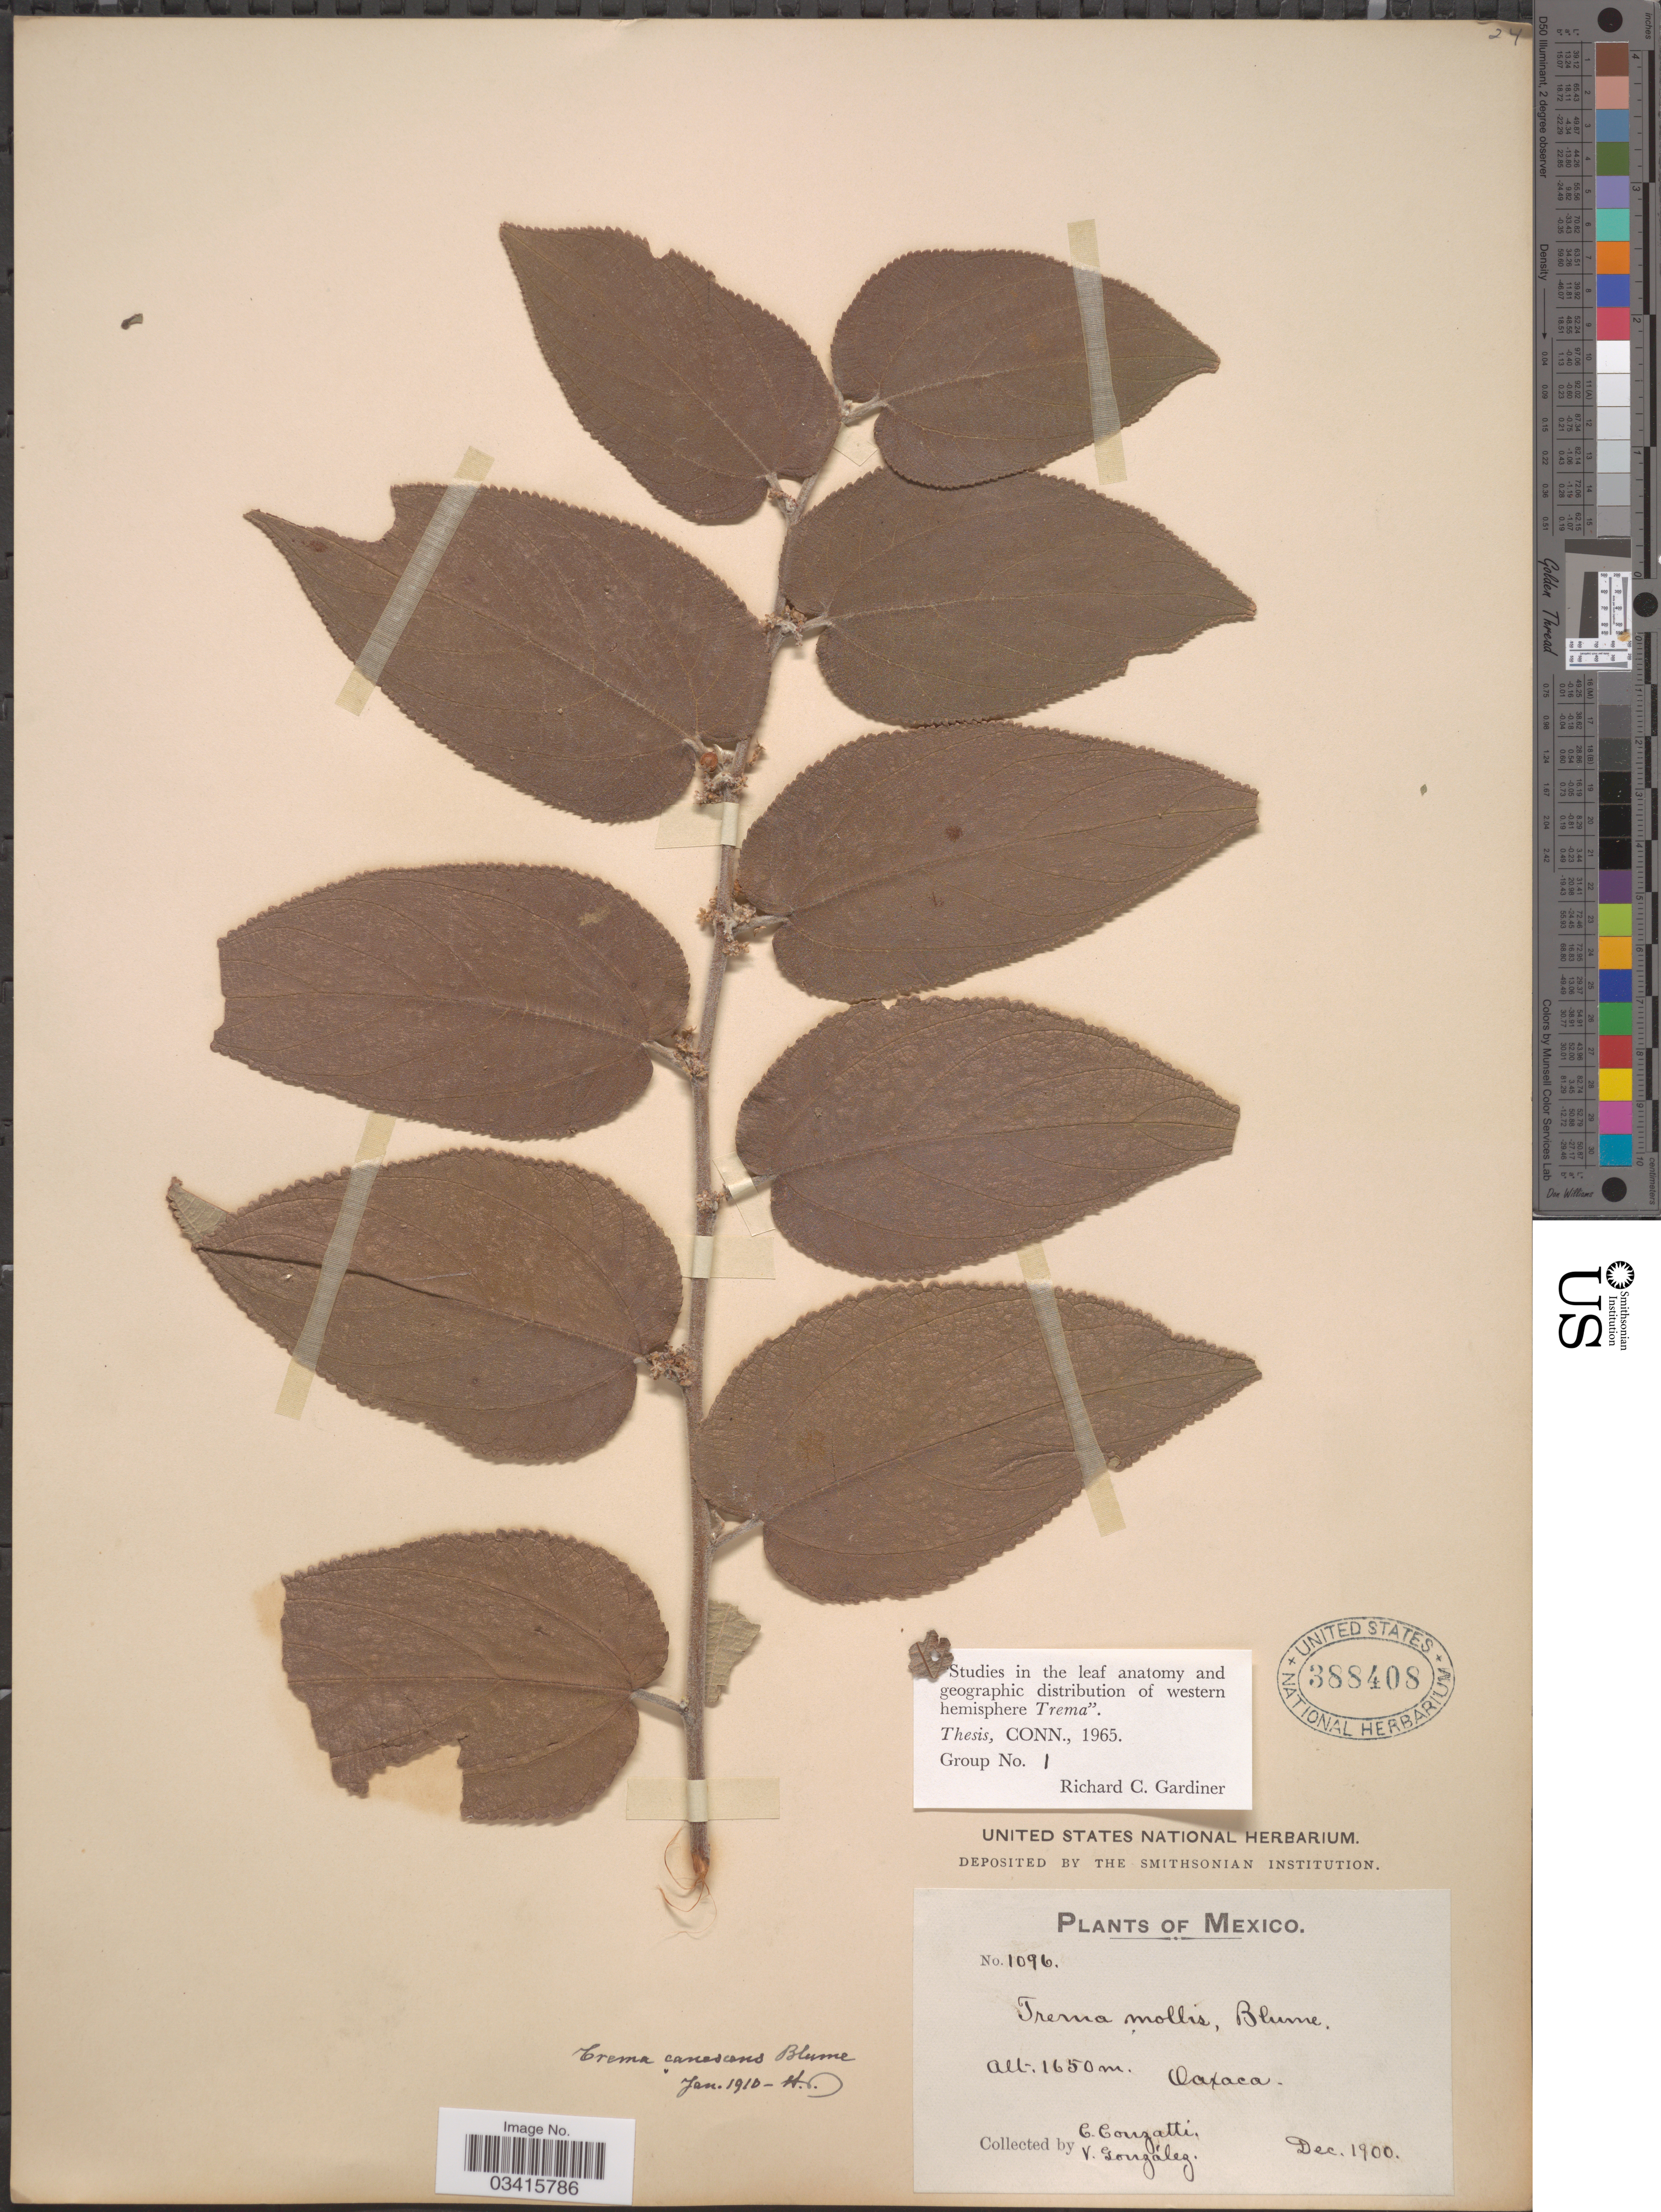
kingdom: Plantae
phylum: Tracheophyta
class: Magnoliopsida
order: Rosales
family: Cannabaceae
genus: Trema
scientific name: Trema canescens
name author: (Kunth) Blume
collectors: C. Conzatti & V. González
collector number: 1096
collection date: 1900-12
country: Mexico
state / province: Oaxaca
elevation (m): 1650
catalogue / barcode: US 388408